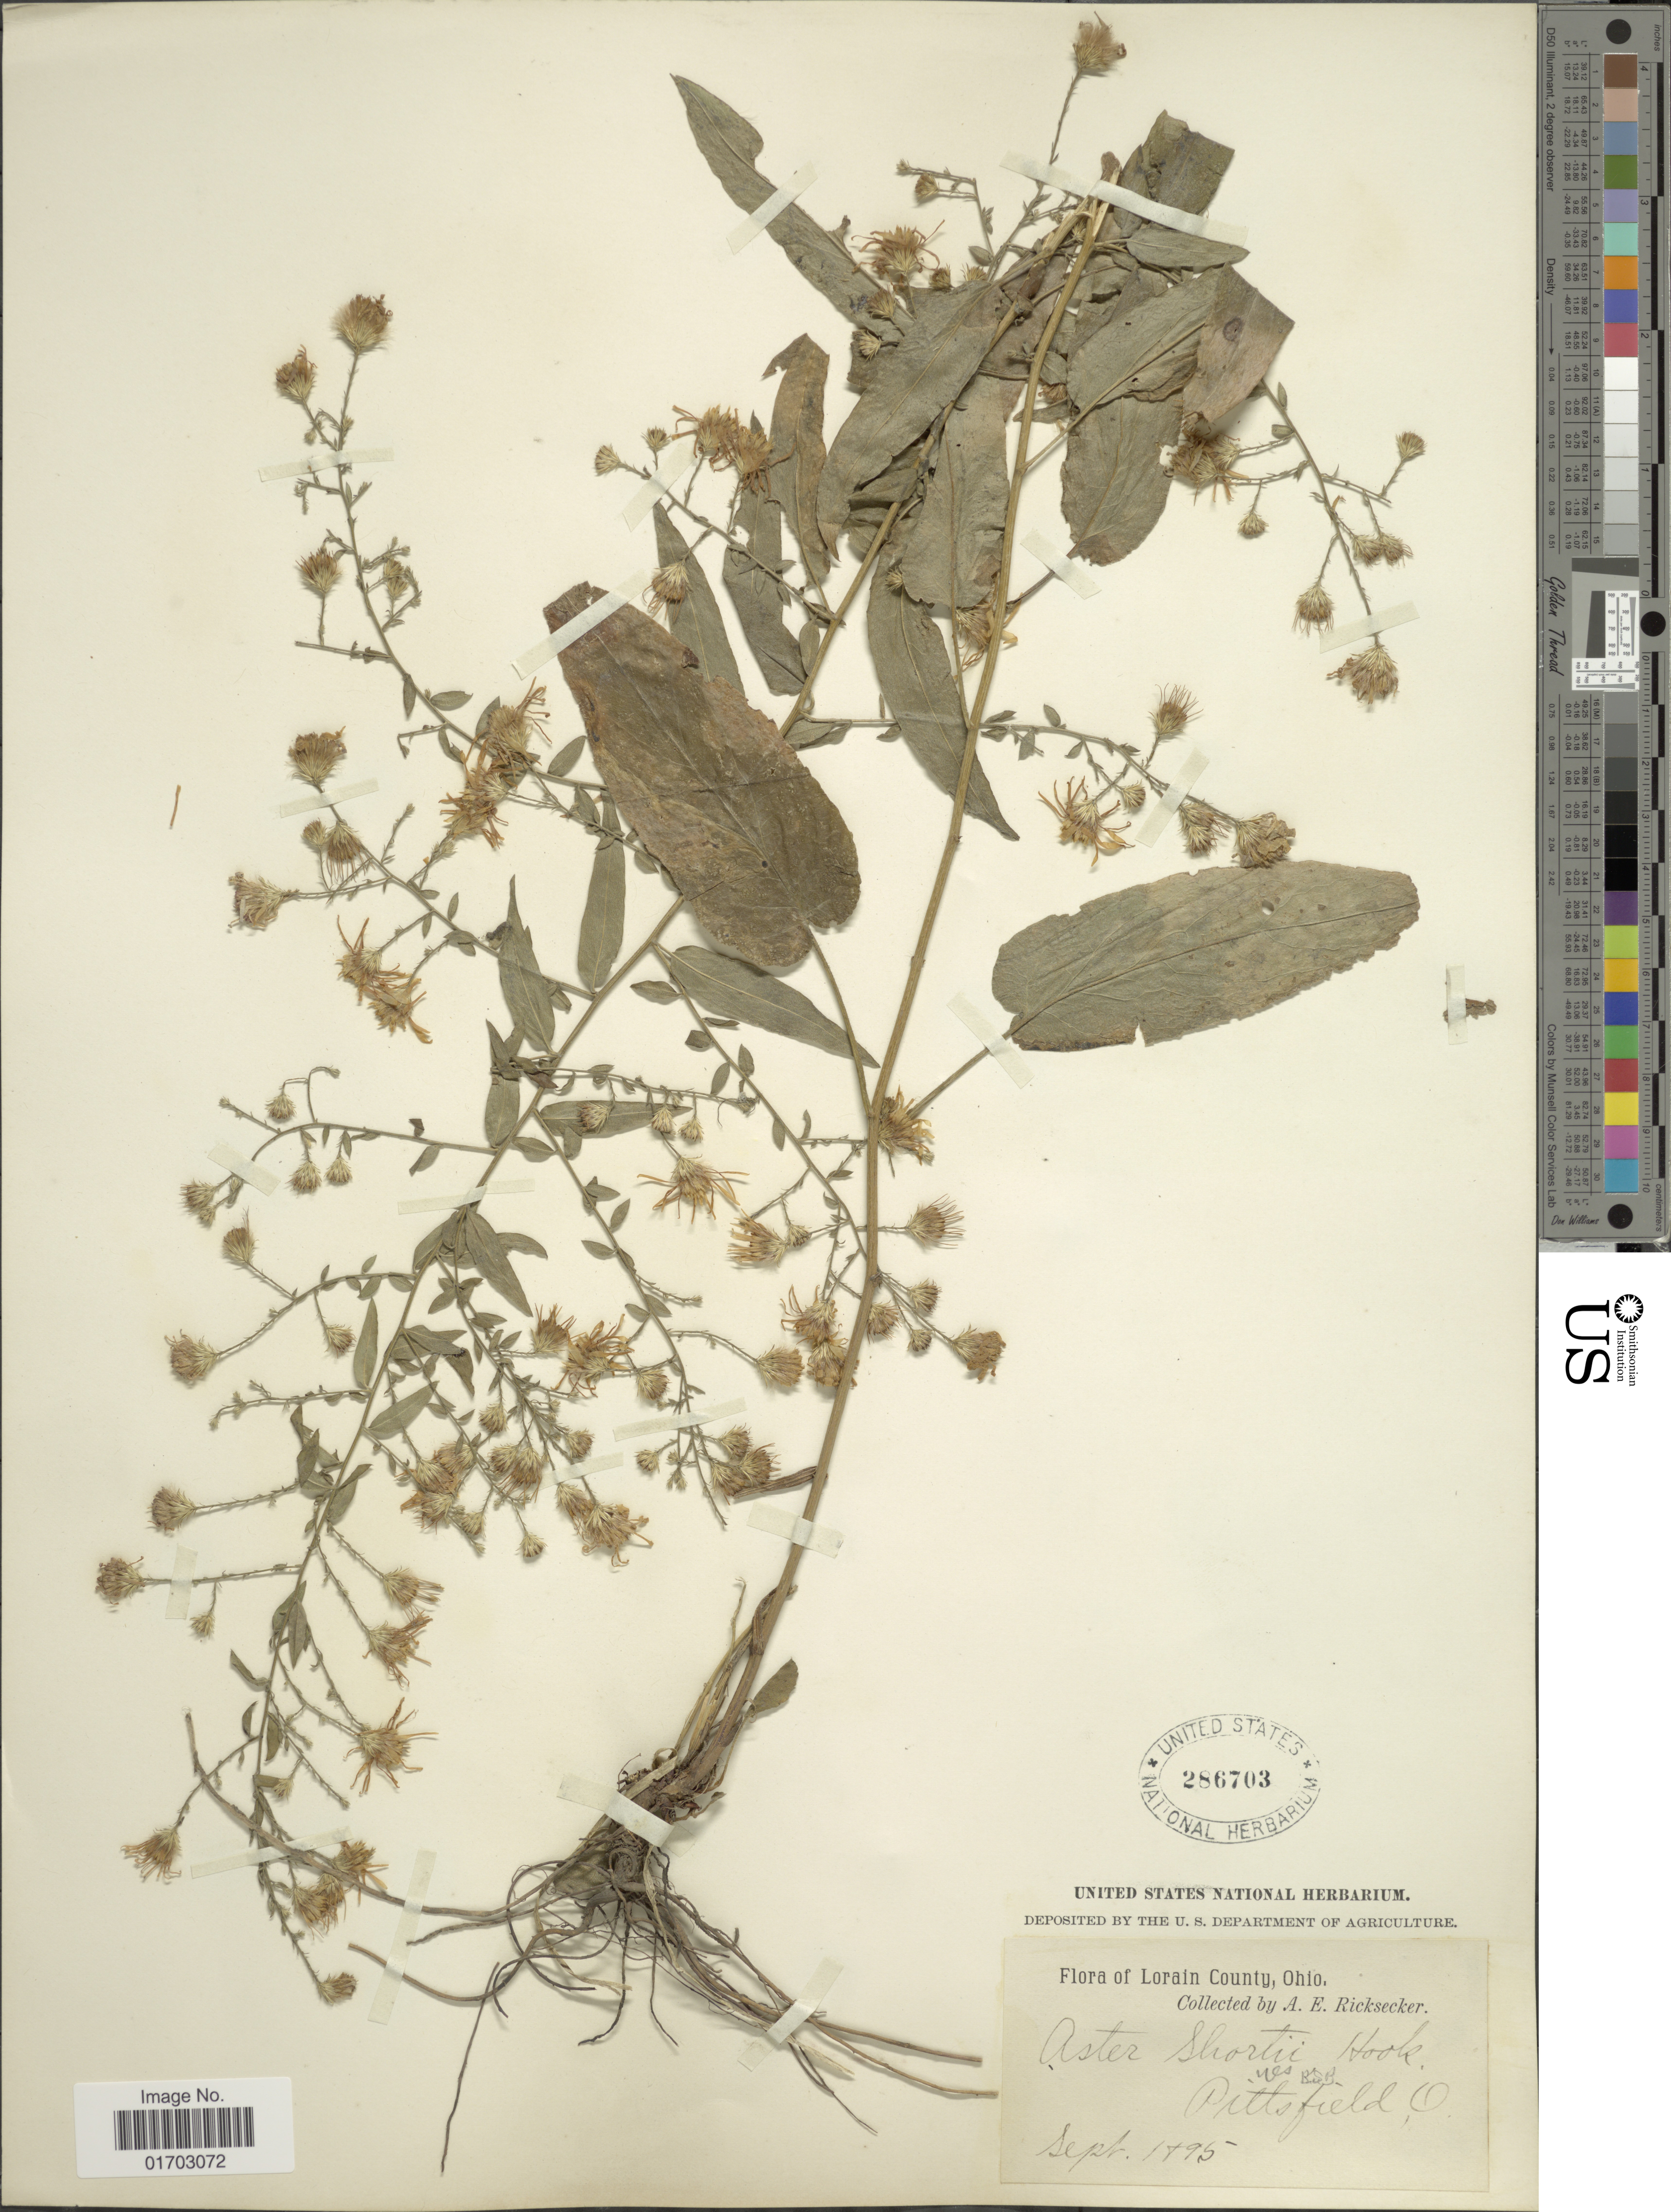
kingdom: Plantae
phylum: Tracheophyta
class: Magnoliopsida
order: Asterales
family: Asteraceae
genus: Symphyotrichum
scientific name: Symphyotrichum shortii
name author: (Lindl.) G.L. Nesom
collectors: A. E. Ricksecker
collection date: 1895-09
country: United States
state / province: Ohio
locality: Lorain County, Pittsfield.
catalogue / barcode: US 286703